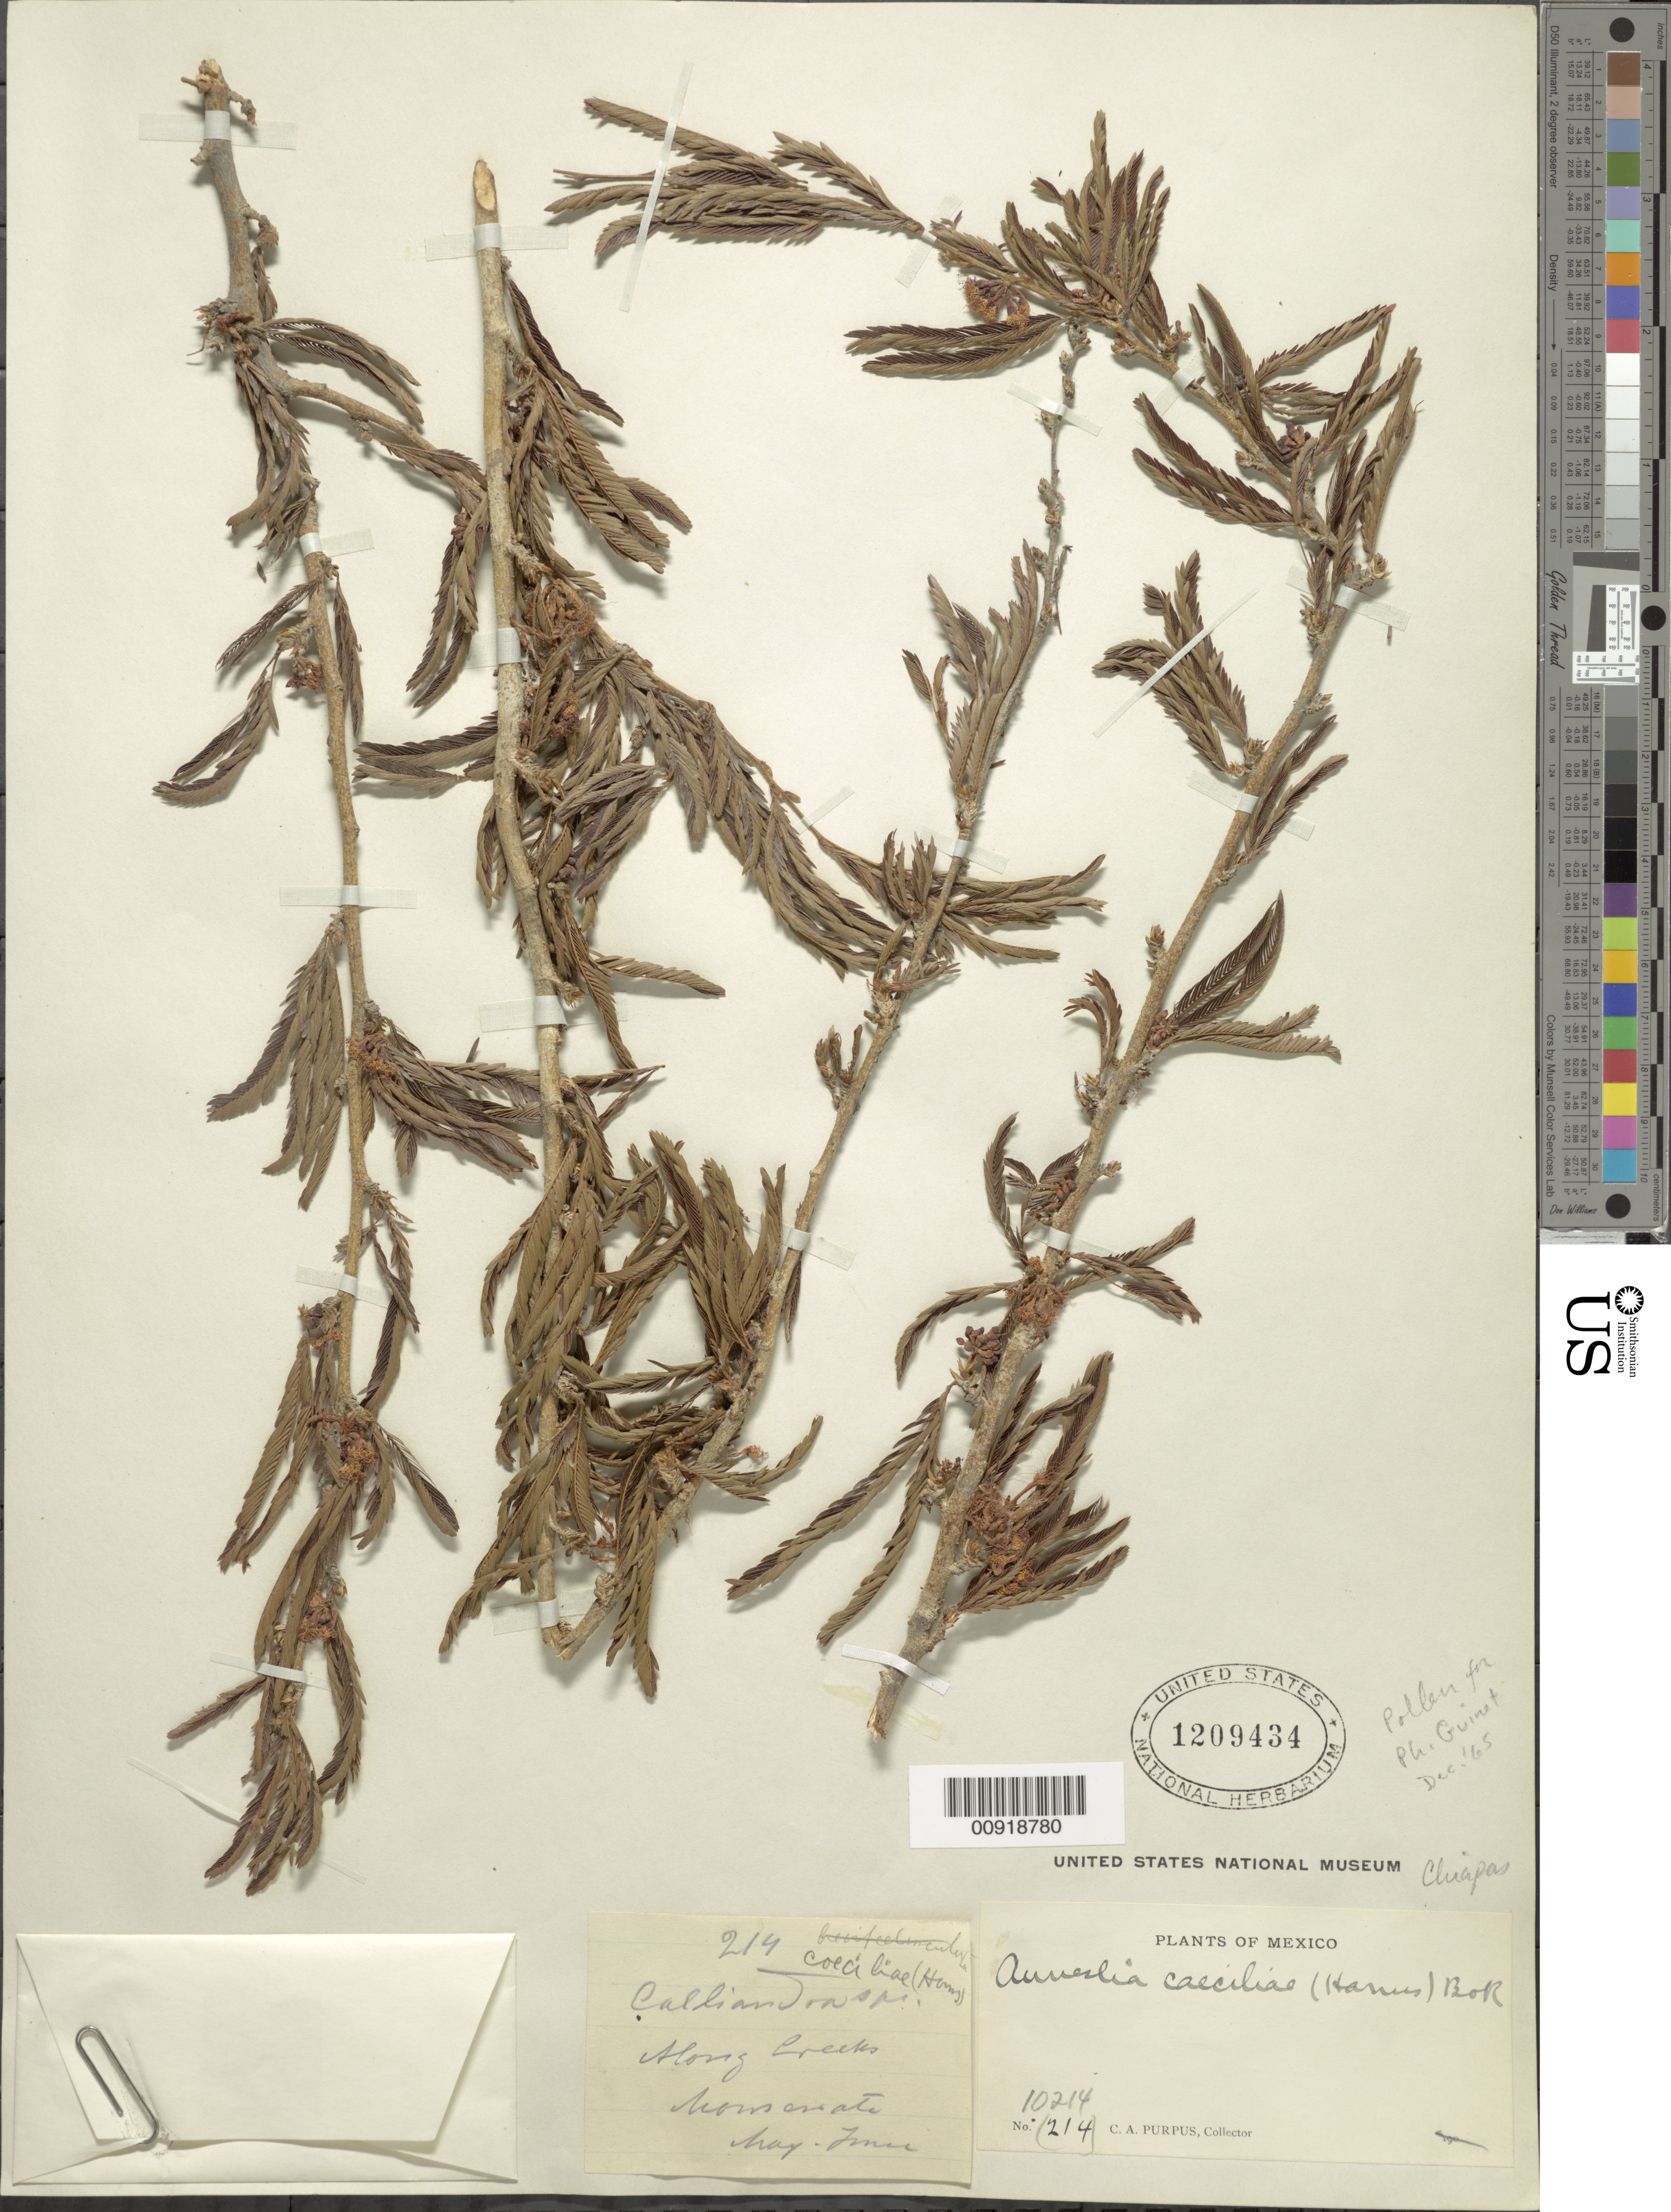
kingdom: Plantae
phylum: Tracheophyta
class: Magnoliopsida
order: Fabales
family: Fabaceae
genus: Calliandra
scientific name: Calliandra caeciliae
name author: Harms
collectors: C. A. Purpus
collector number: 10214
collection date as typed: May ---- to -- Jun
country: Mexico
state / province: Chiapas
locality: Monserrate.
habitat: Along creeks.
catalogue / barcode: US 1209434